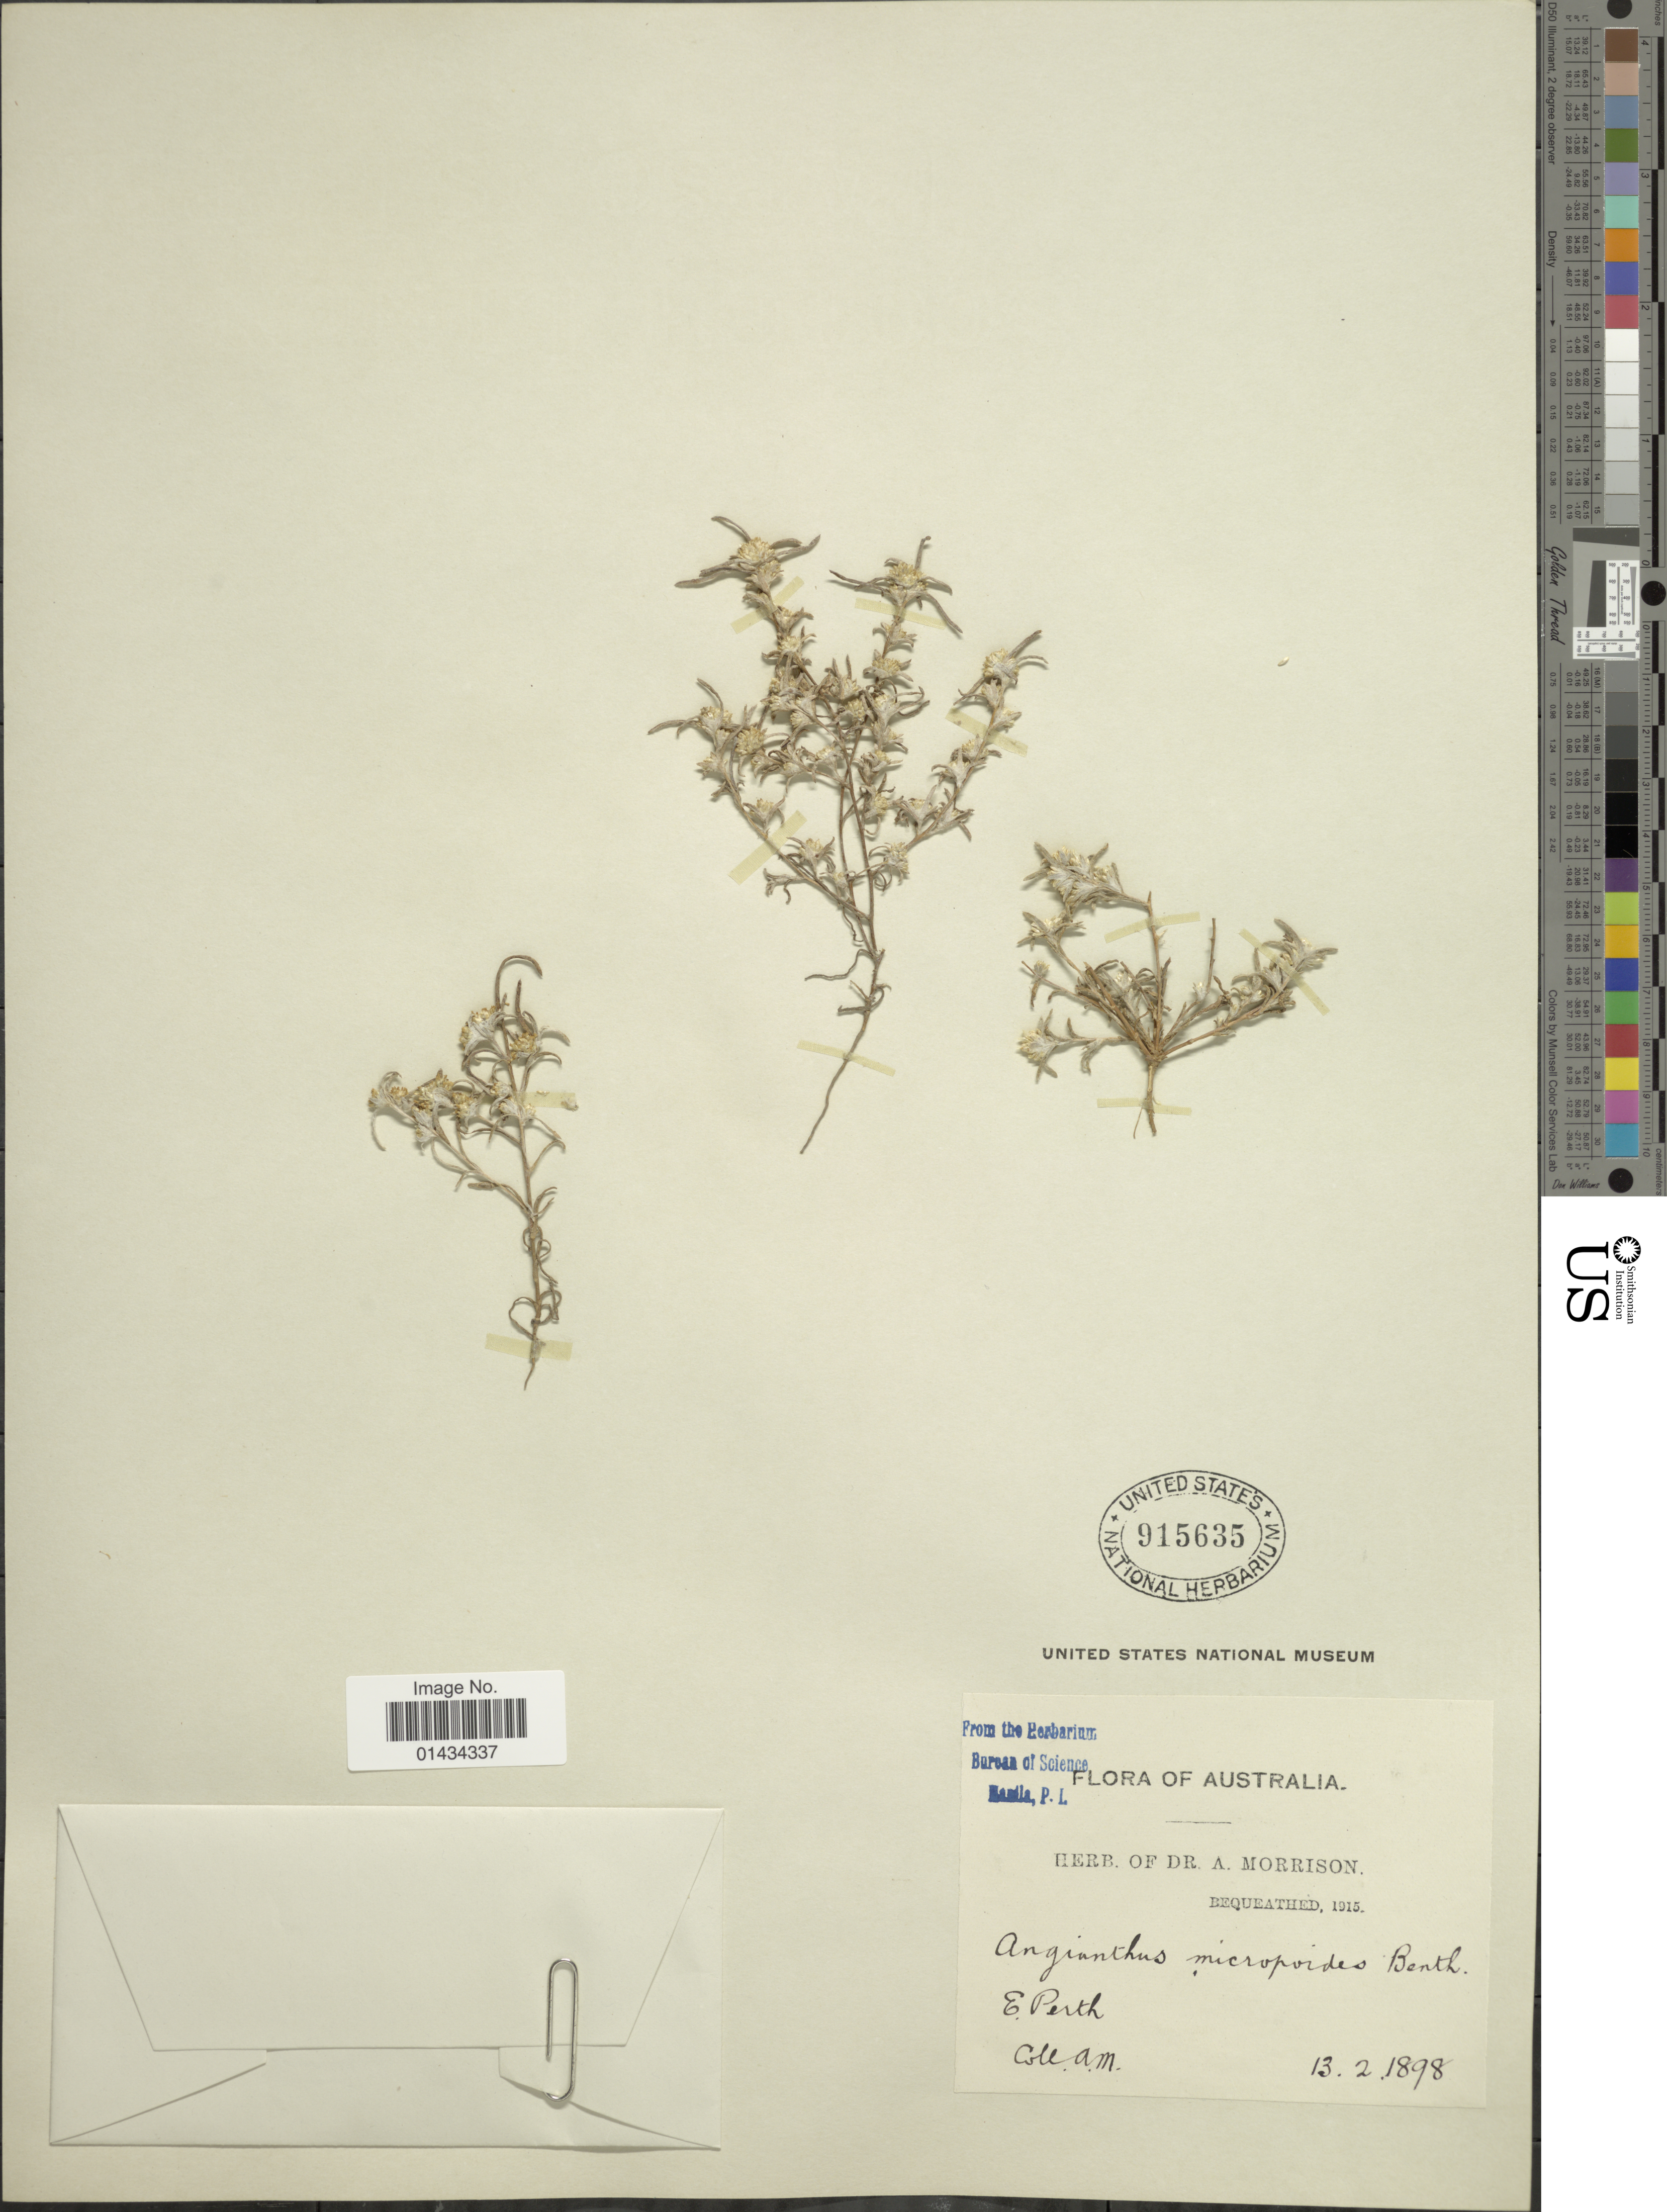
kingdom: Plantae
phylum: Tracheophyta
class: Magnoliopsida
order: Asterales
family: Asteraceae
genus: Angianthus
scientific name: Angianthus micropodioides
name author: (Benth.) Benth.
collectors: A. Morrison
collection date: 1898-02-13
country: Australia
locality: E. Perth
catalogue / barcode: US 915635